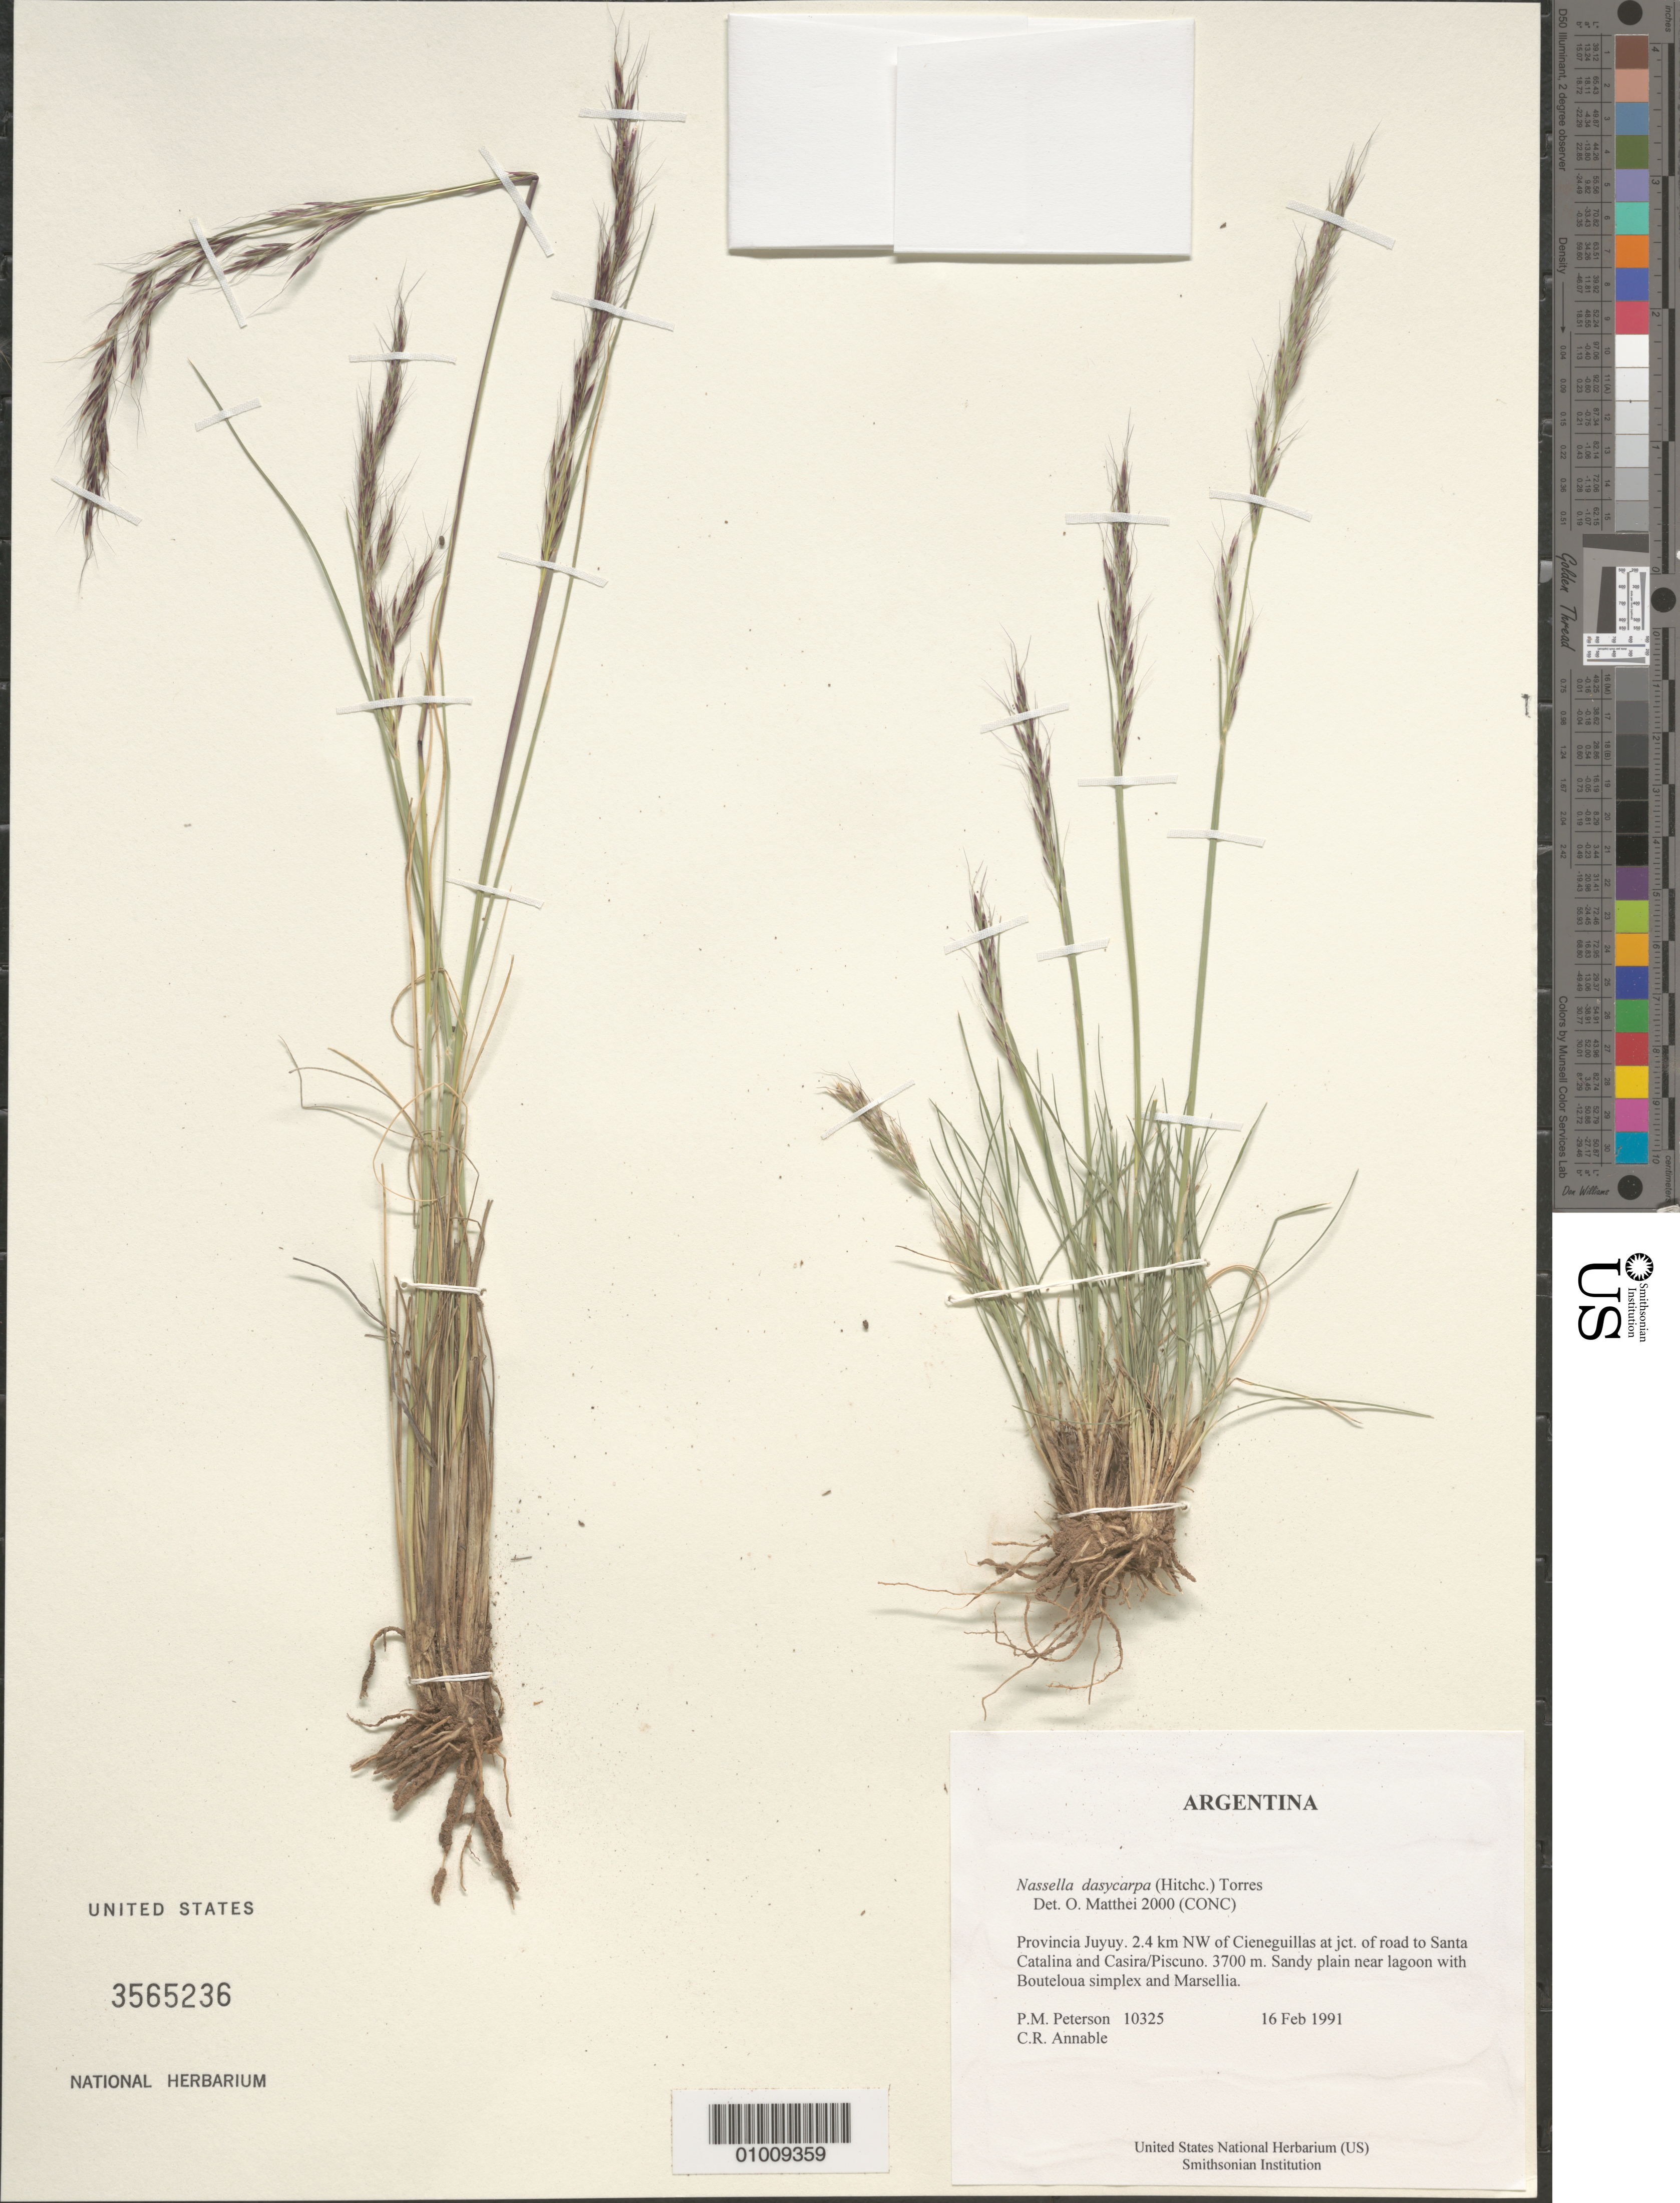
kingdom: Plantae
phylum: Tracheophyta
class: Liliopsida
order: Poales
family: Poaceae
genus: Nassella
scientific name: Nassella dasycarpa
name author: (Hitchc.) A.M. Torres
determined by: Matthei, O. R.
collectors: P. M. Peterson & C. R. Annable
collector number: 10325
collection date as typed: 16 Feb 1991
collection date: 1991-02-16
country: Argentina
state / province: Jujuy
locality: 2.4 km NW of Cieneguillas at jct. of road to Santa Catalina and Casira/Piscuno.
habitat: Sandy plain near lagoon with Bouteloua simplex and Marsellia.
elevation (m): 3700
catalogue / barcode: US 3565236